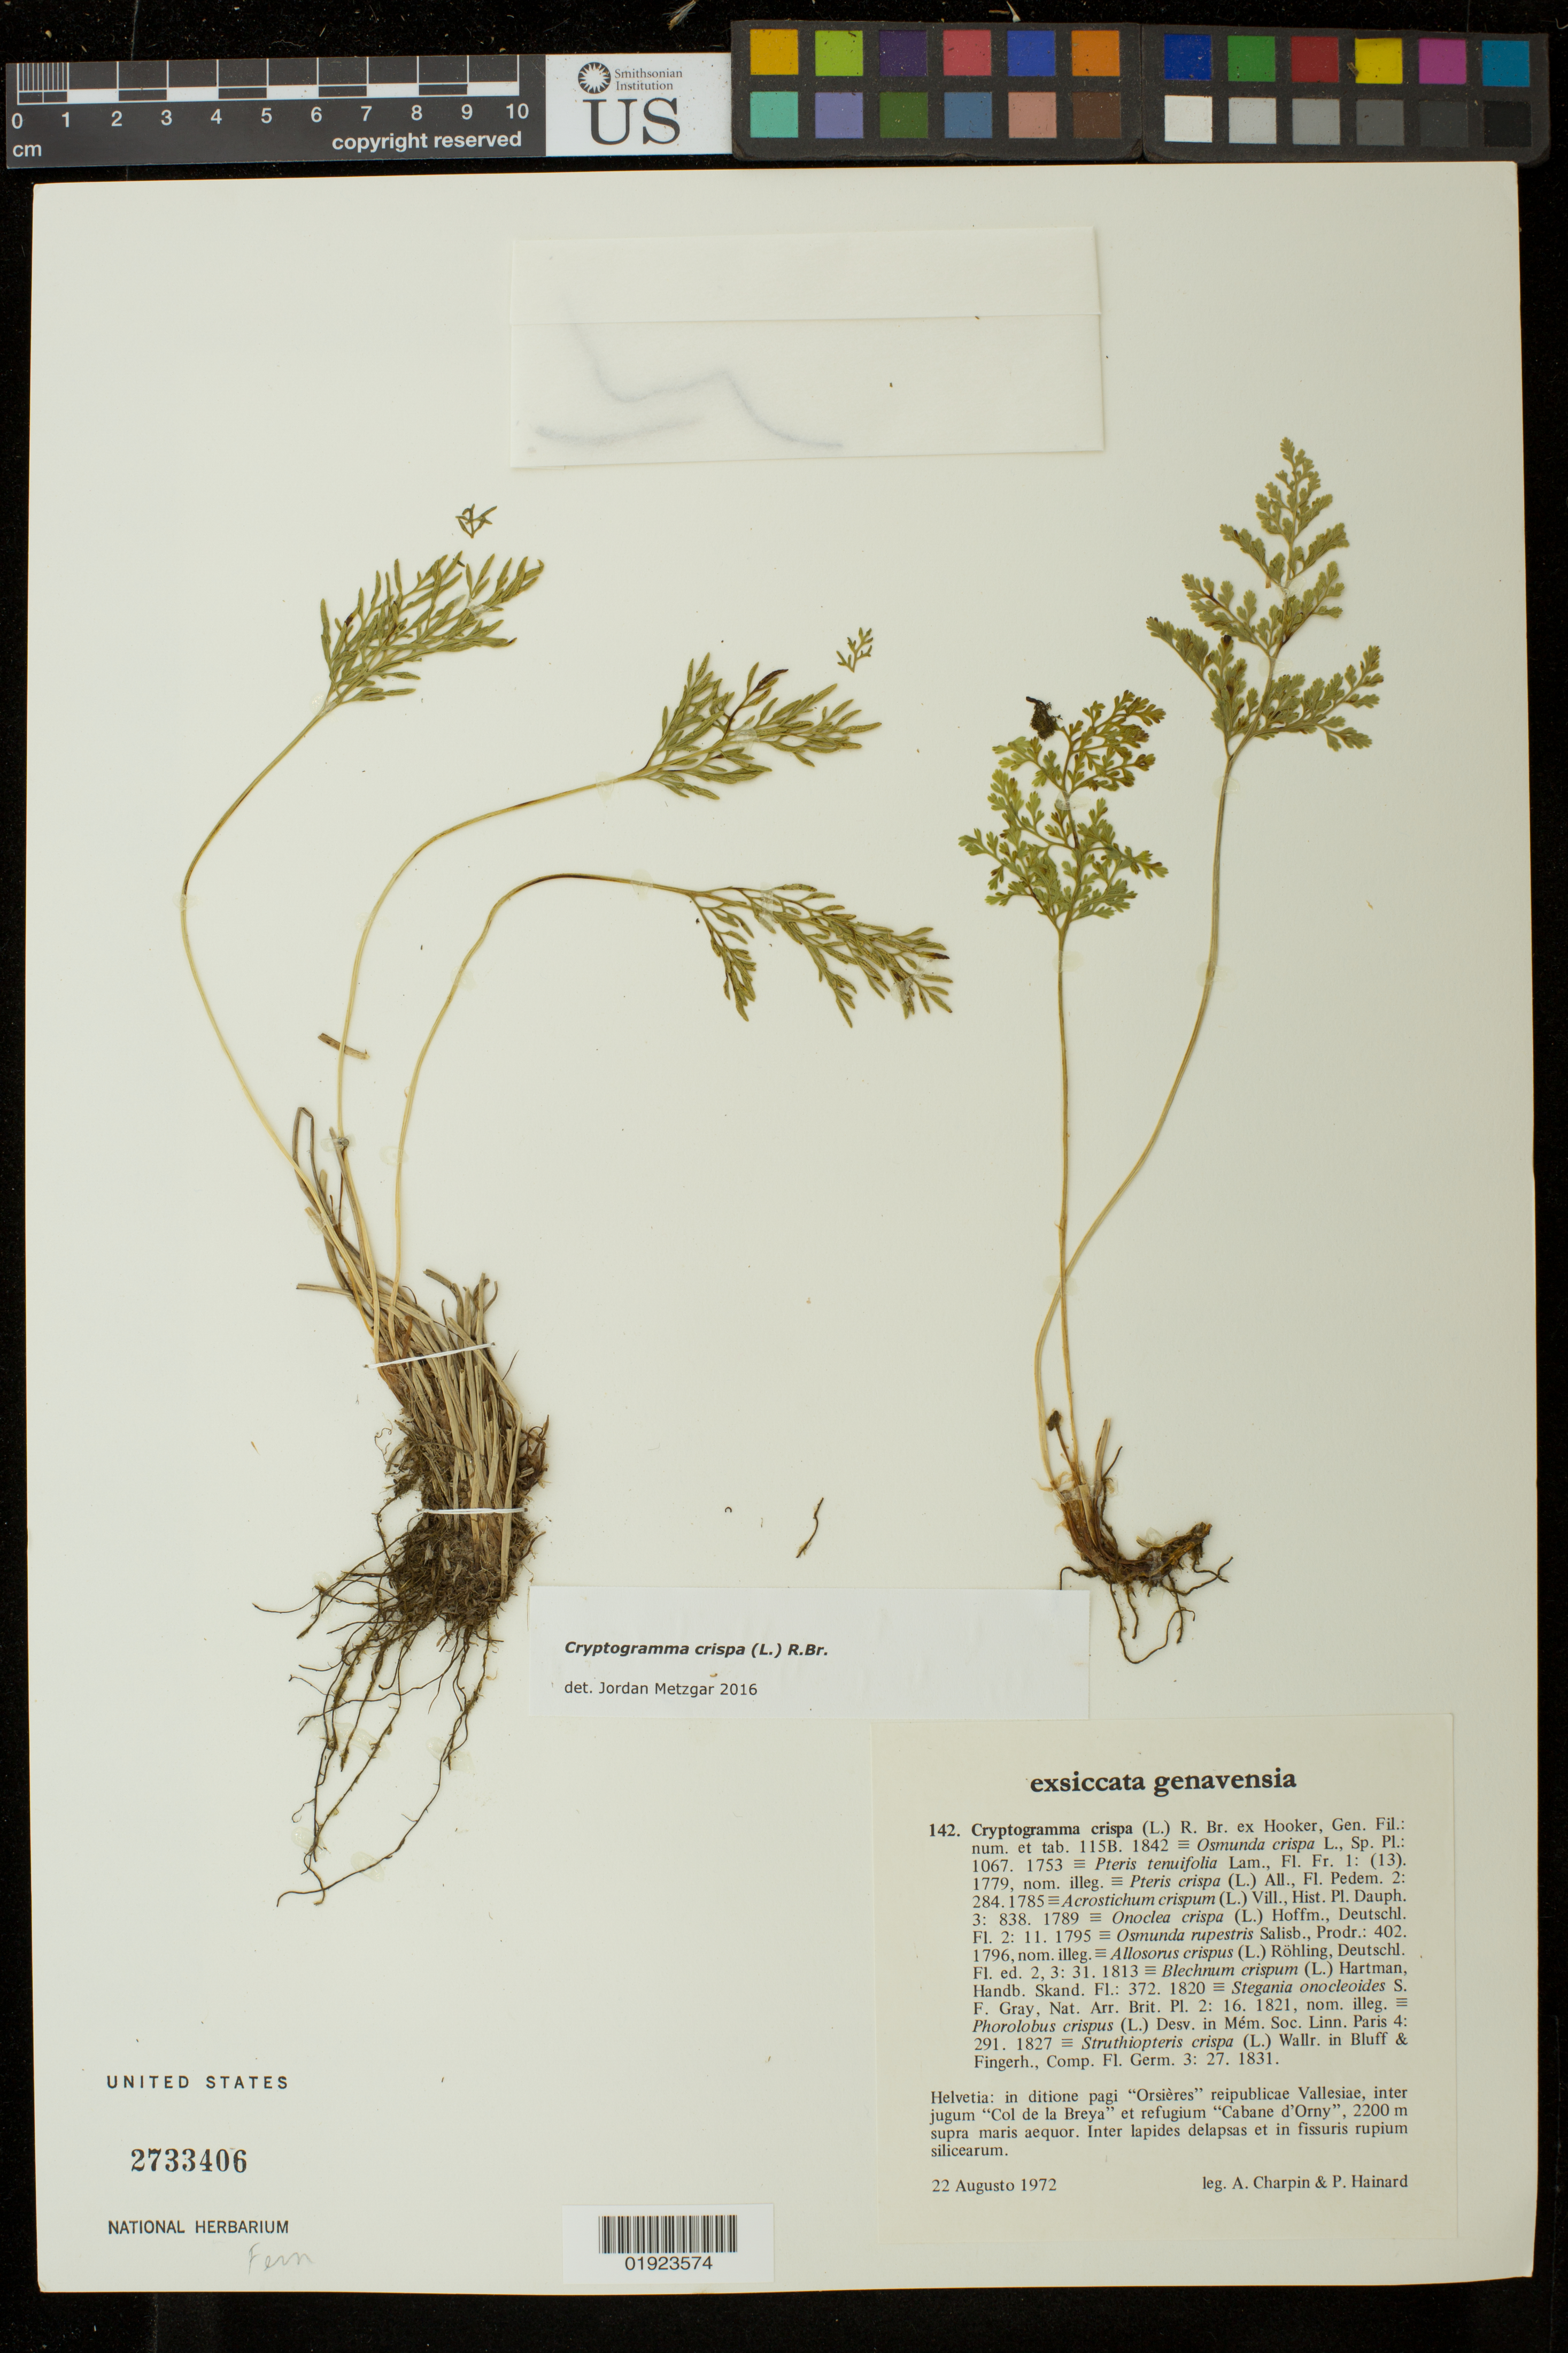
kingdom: Plantae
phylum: Tracheophyta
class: Polypodiopsida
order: Polypodiales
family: Pteridaceae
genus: Cryptogramma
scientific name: Cryptogramma crispa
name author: Fernald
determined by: Metzgar, Jordan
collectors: A. Charpin & P. Hainard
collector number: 142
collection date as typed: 22 Augusto 1972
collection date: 1972-08-22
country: Switzerland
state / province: Valais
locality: helvetia: in ditione pagi "orsieres" reipublicae vallesiae, inter jugum "col de la breya" et "refugium cabane d'orny"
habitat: inter lapides delapsas et in fissuris rupium silicearum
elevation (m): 2200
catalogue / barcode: US 2733406